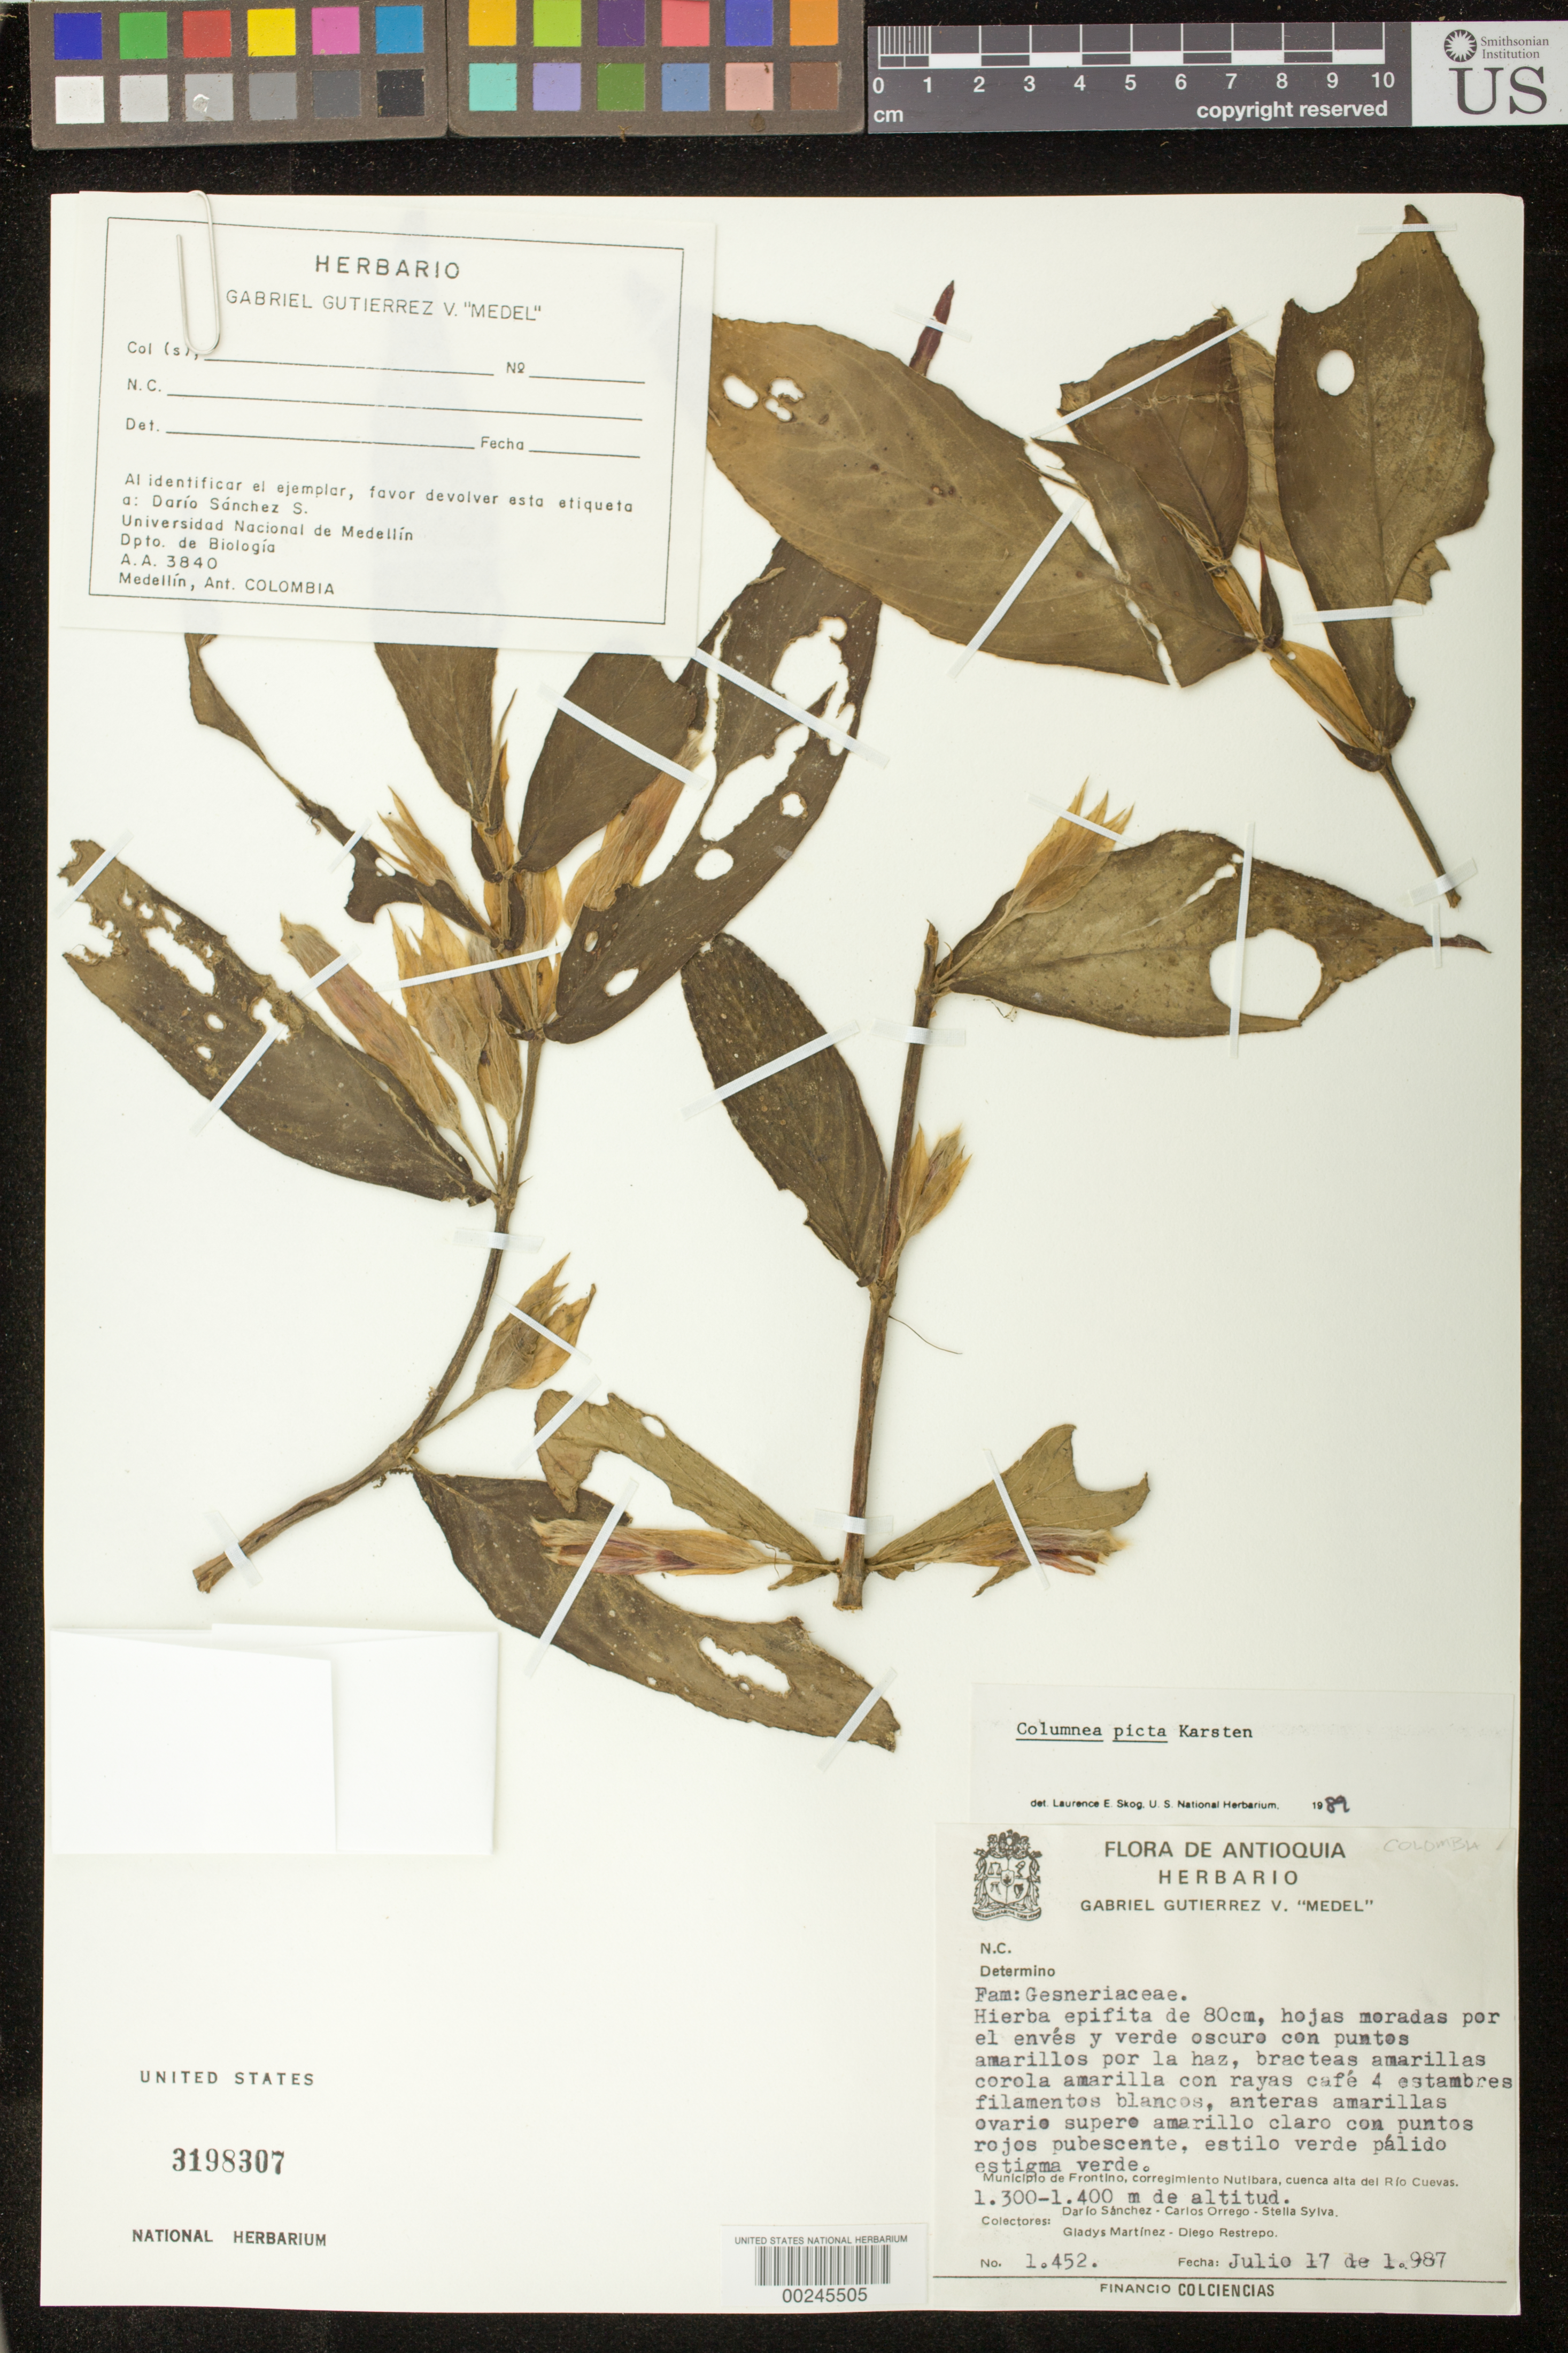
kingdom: Plantae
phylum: Tracheophyta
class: Magnoliopsida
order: Lamiales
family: Gesneriaceae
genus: Columnea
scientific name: Columnea karsteniana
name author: Singh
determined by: Skog, Laurence E.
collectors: D. Sanchez, C. Orrego, S. Sylva, G. Martínez & D. Restrepo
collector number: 1452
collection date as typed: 17 Jul 1987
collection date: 1987-07-17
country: Colombia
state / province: Antioquia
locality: Mun. of Frontino, corregimiento Nutibara, basin ... of Rio Cuevas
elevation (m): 1300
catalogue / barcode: US 3198307